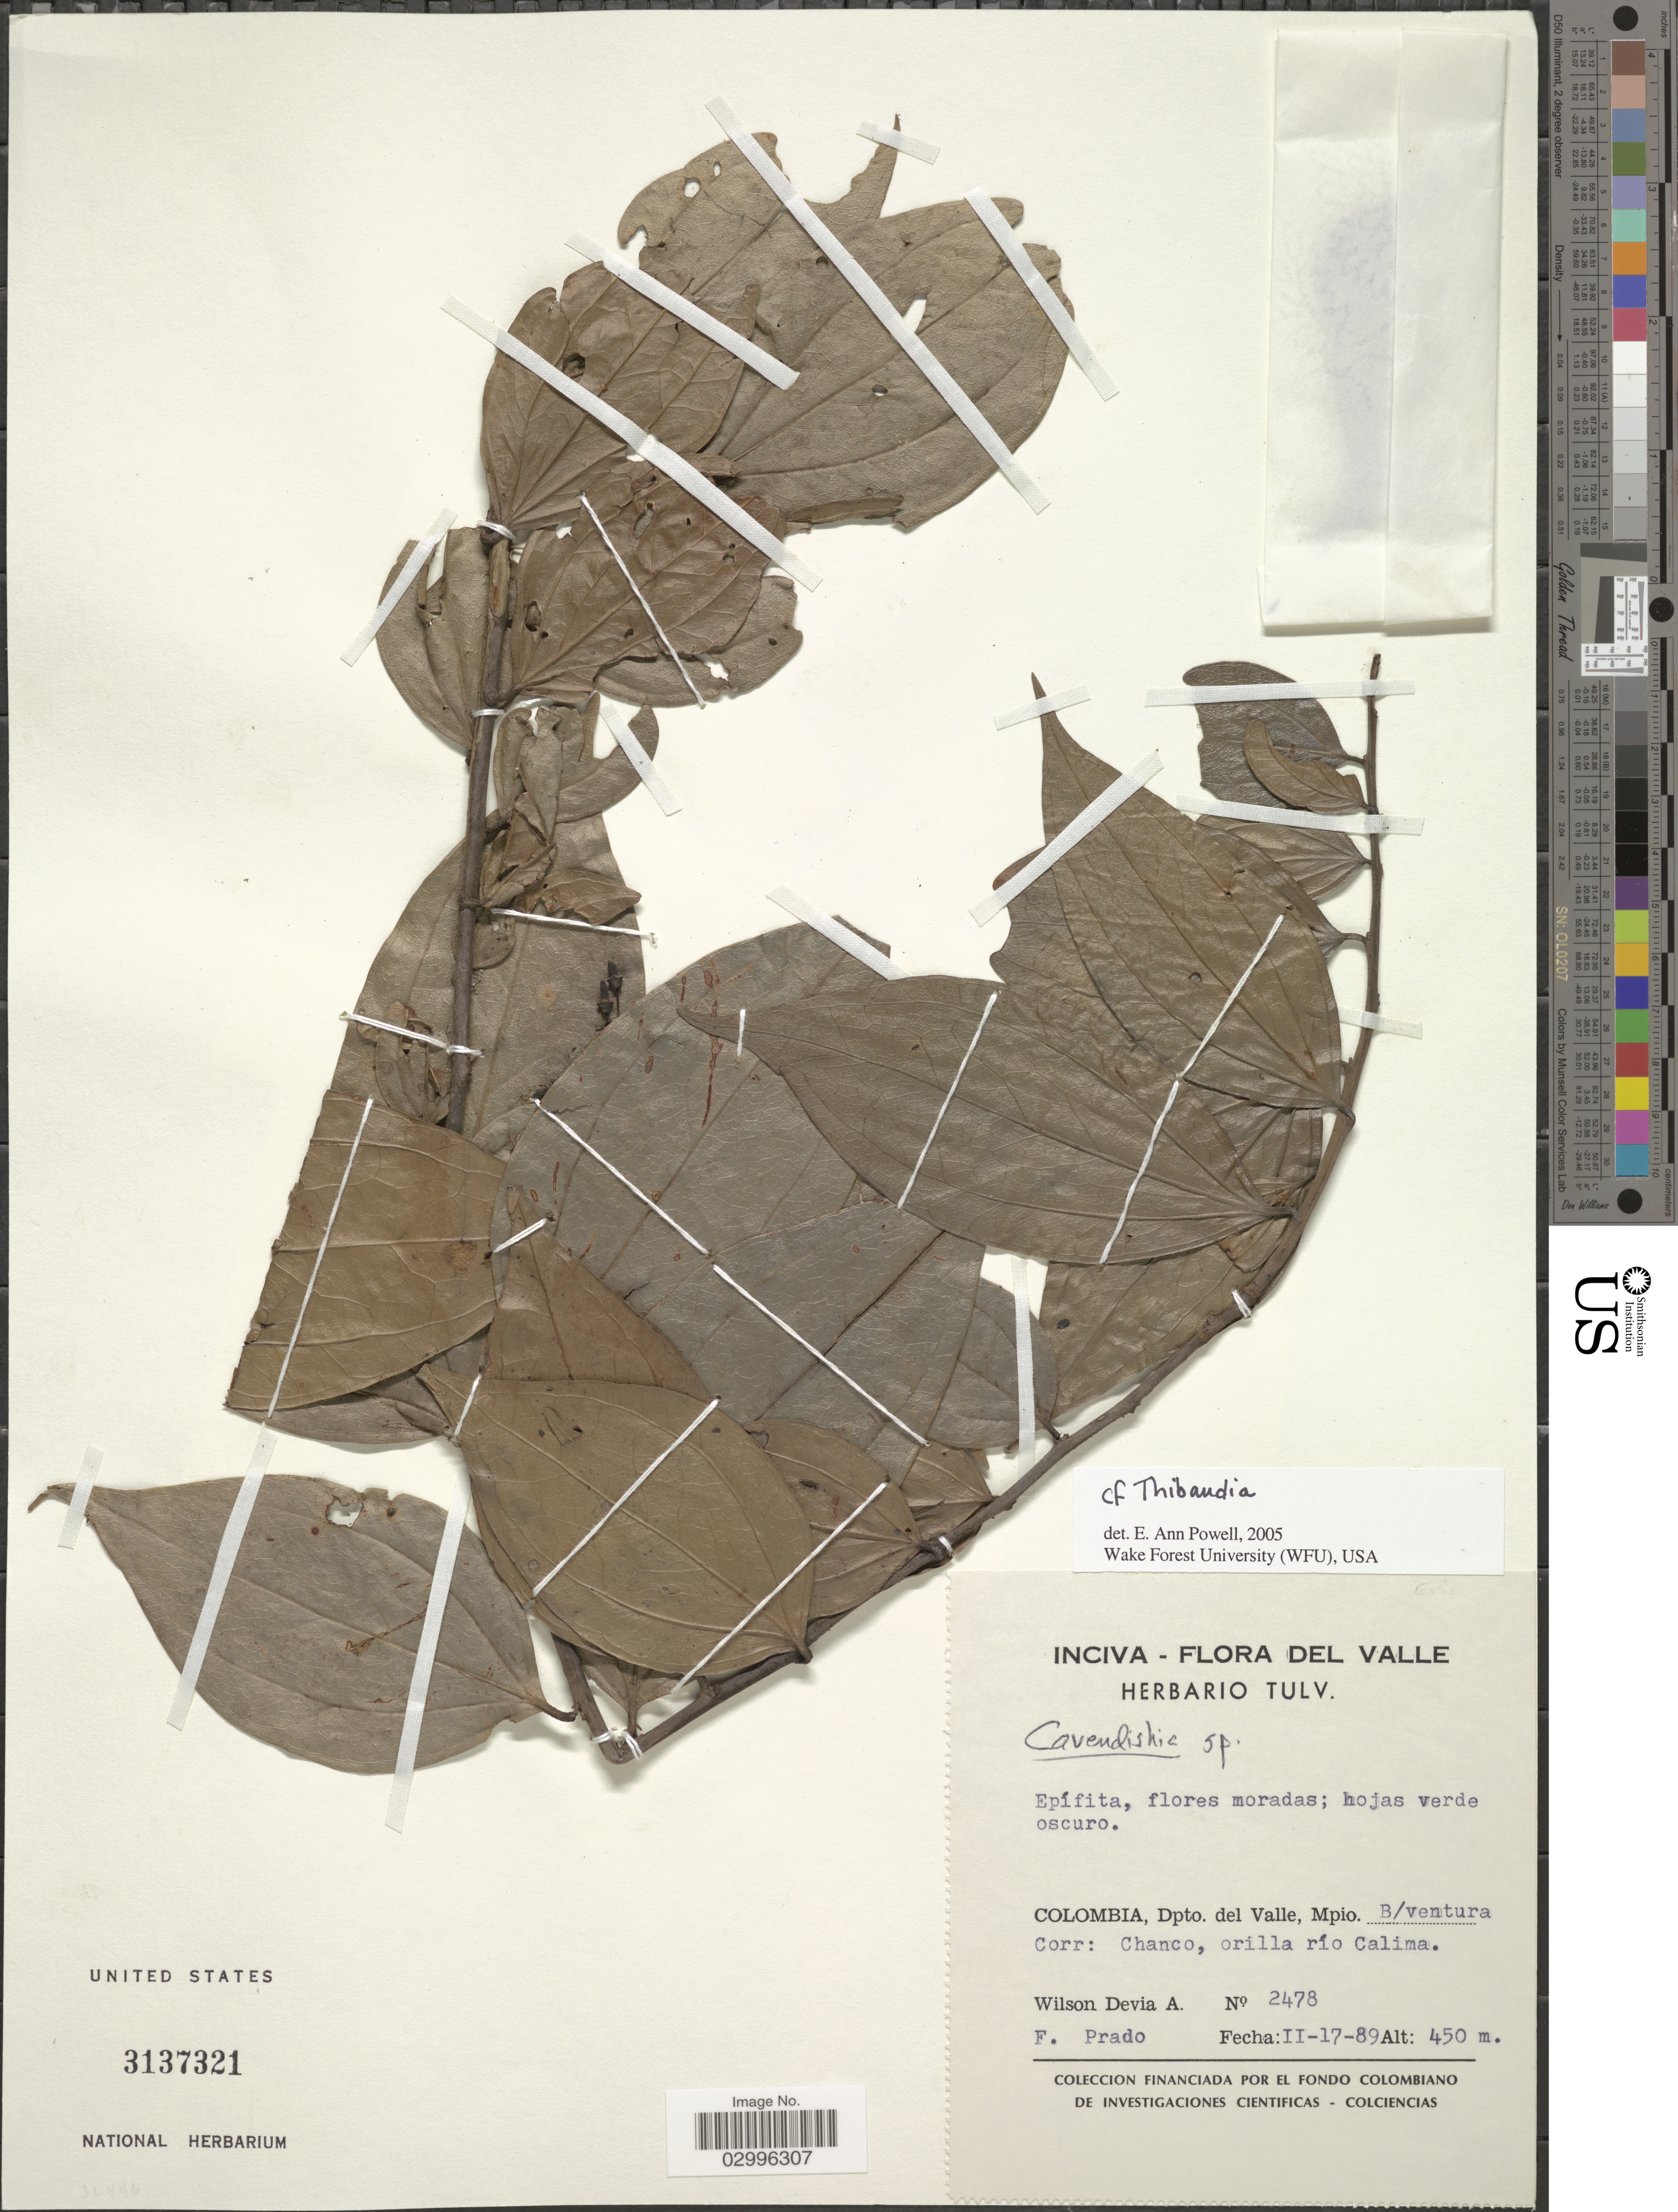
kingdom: Plantae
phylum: Tracheophyta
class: Magnoliopsida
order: Ericales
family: Ericaceae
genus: Cavendishia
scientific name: Cavendishia sp.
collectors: W. Devia A. & F. Prado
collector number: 2478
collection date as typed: Transcribed d/m/y: 17/2/89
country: Colombia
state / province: Valle del Cauca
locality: Dpto. del Valle, Mpio. B/ventura. Corr: Chanco, orilla río Calima.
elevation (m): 450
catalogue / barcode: US 3137321